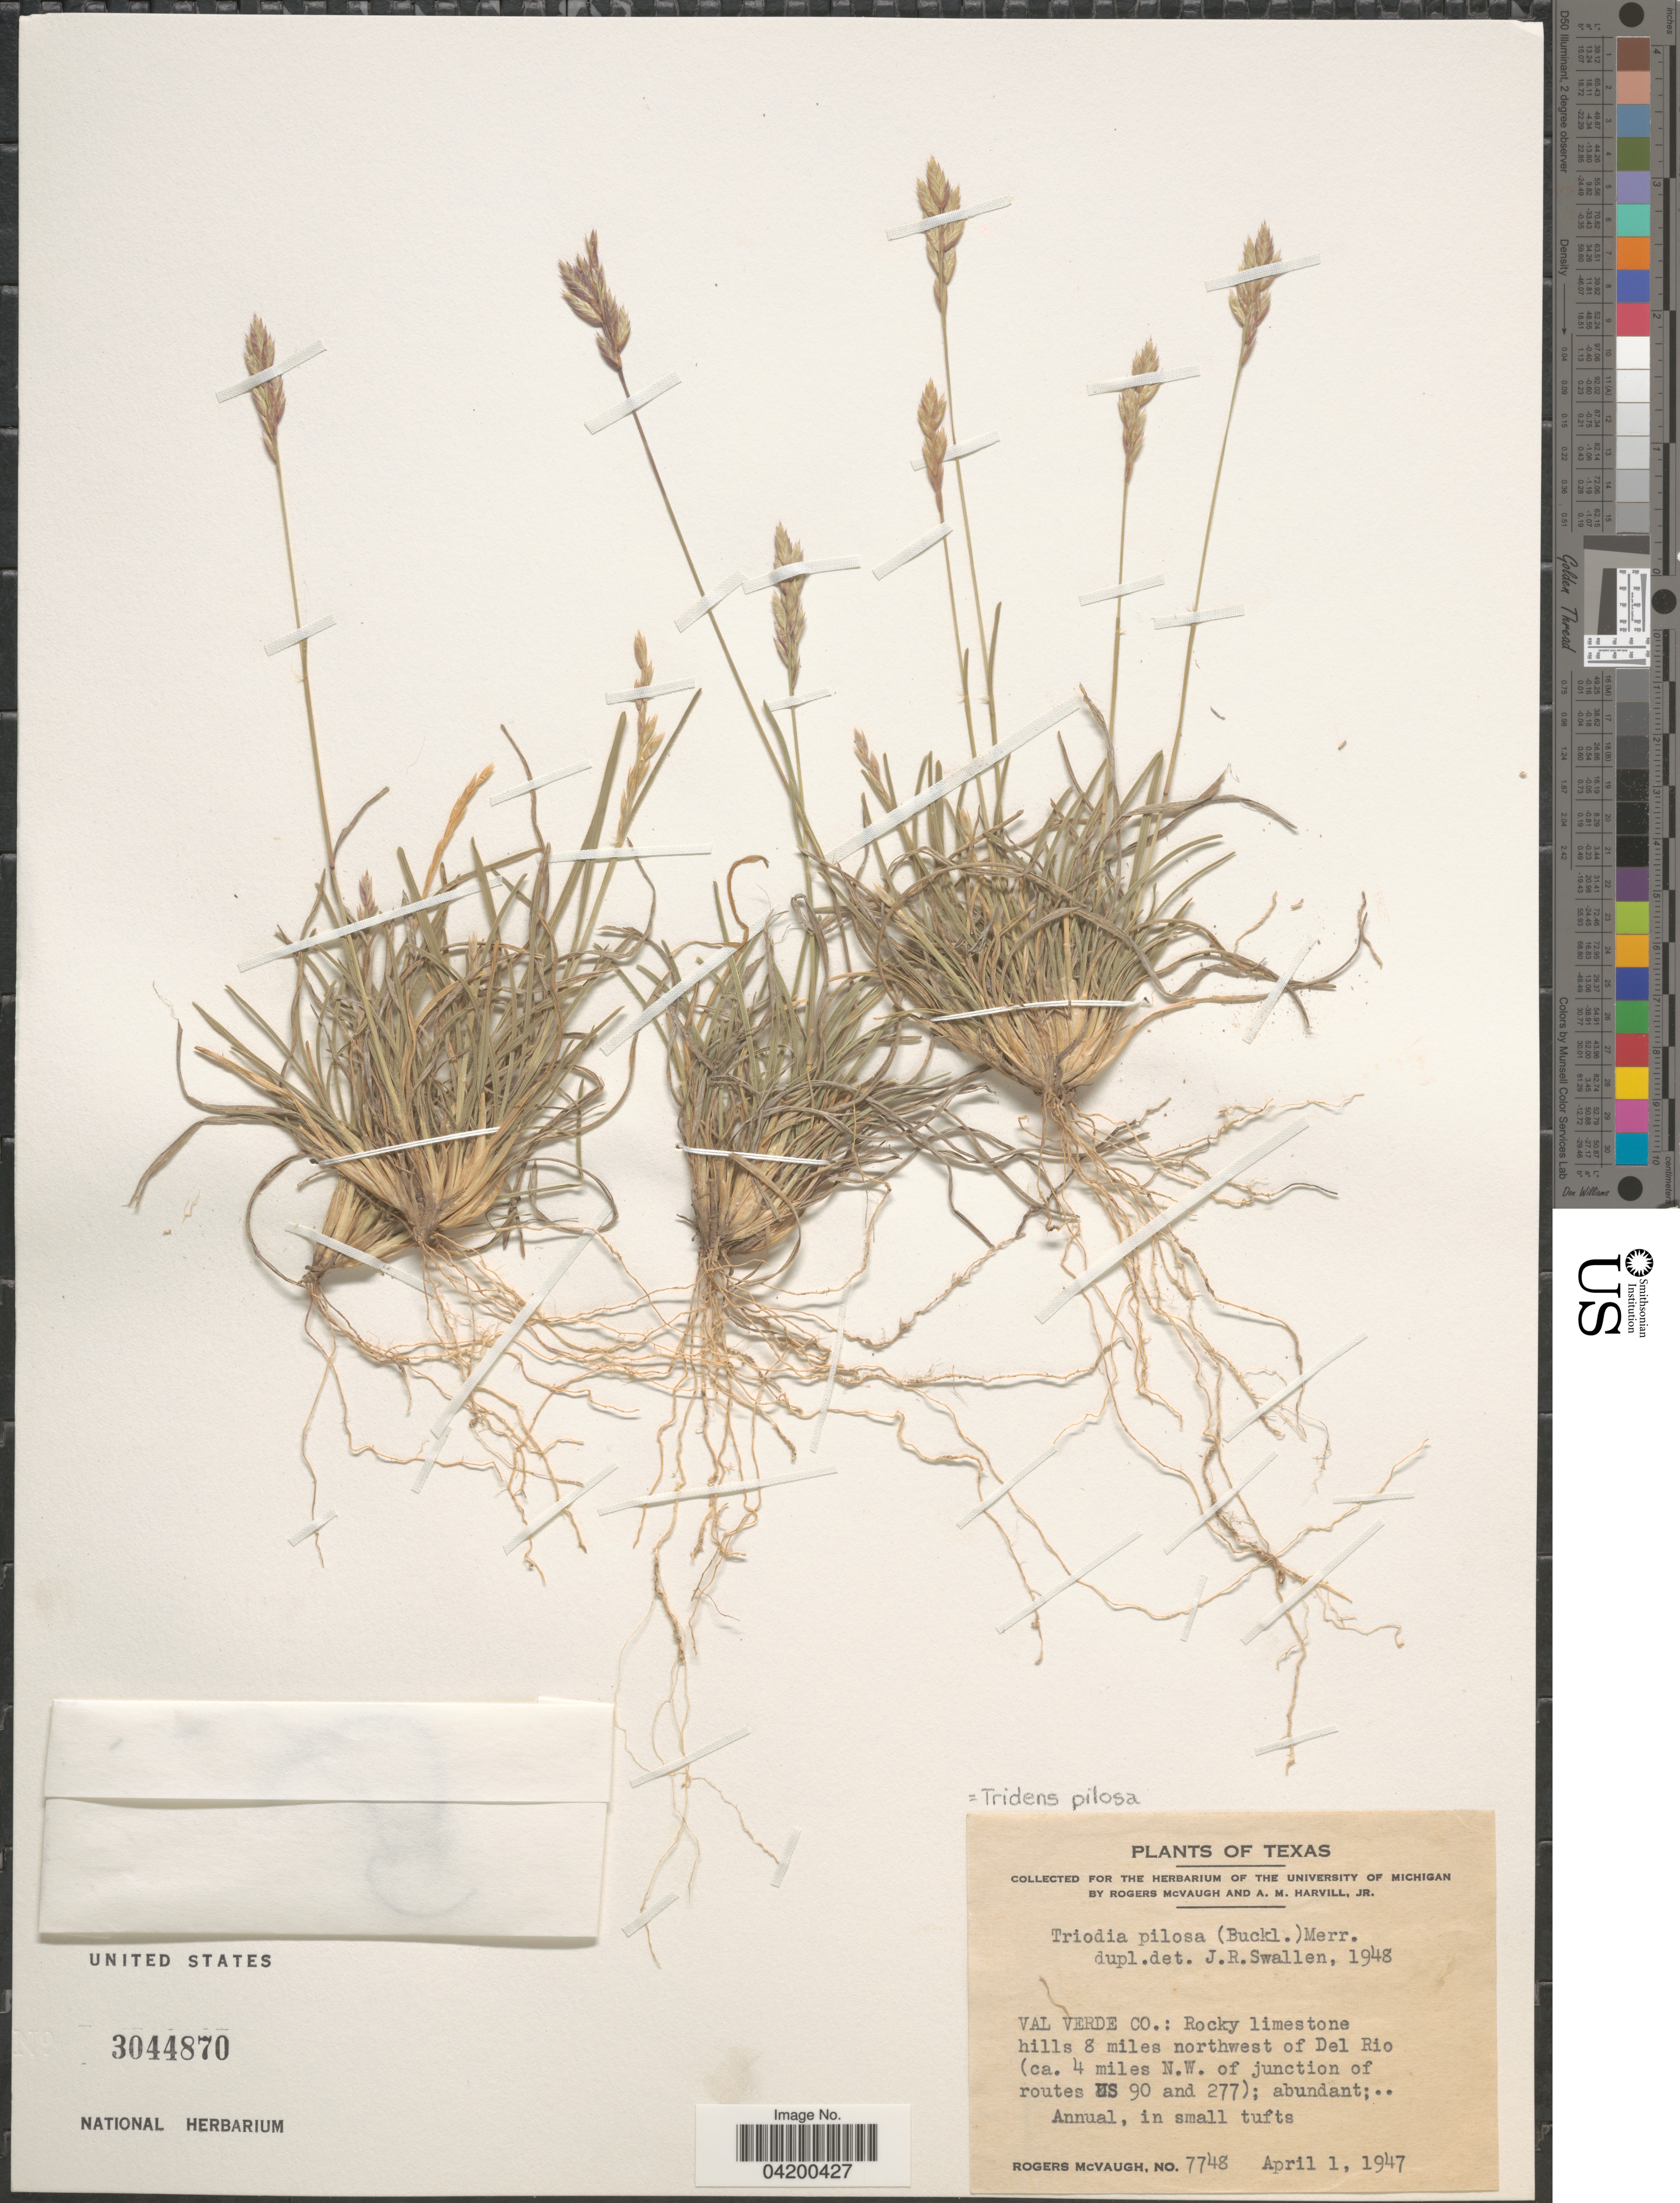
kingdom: Plantae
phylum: Tracheophyta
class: Liliopsida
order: Poales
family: Poaceae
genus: Erioneuron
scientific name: Erioneuron pilosum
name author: (Buckley) Nash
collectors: R. McVaugh & A. Harvill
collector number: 7748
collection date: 1947-04-01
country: United States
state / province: Texas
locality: Val Verde Co.: Rocky limestone hills 8 miles northwest of Del Rio (ca. 4 miles N.W. of junction of routes US 90 and 277).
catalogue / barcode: US 3044870